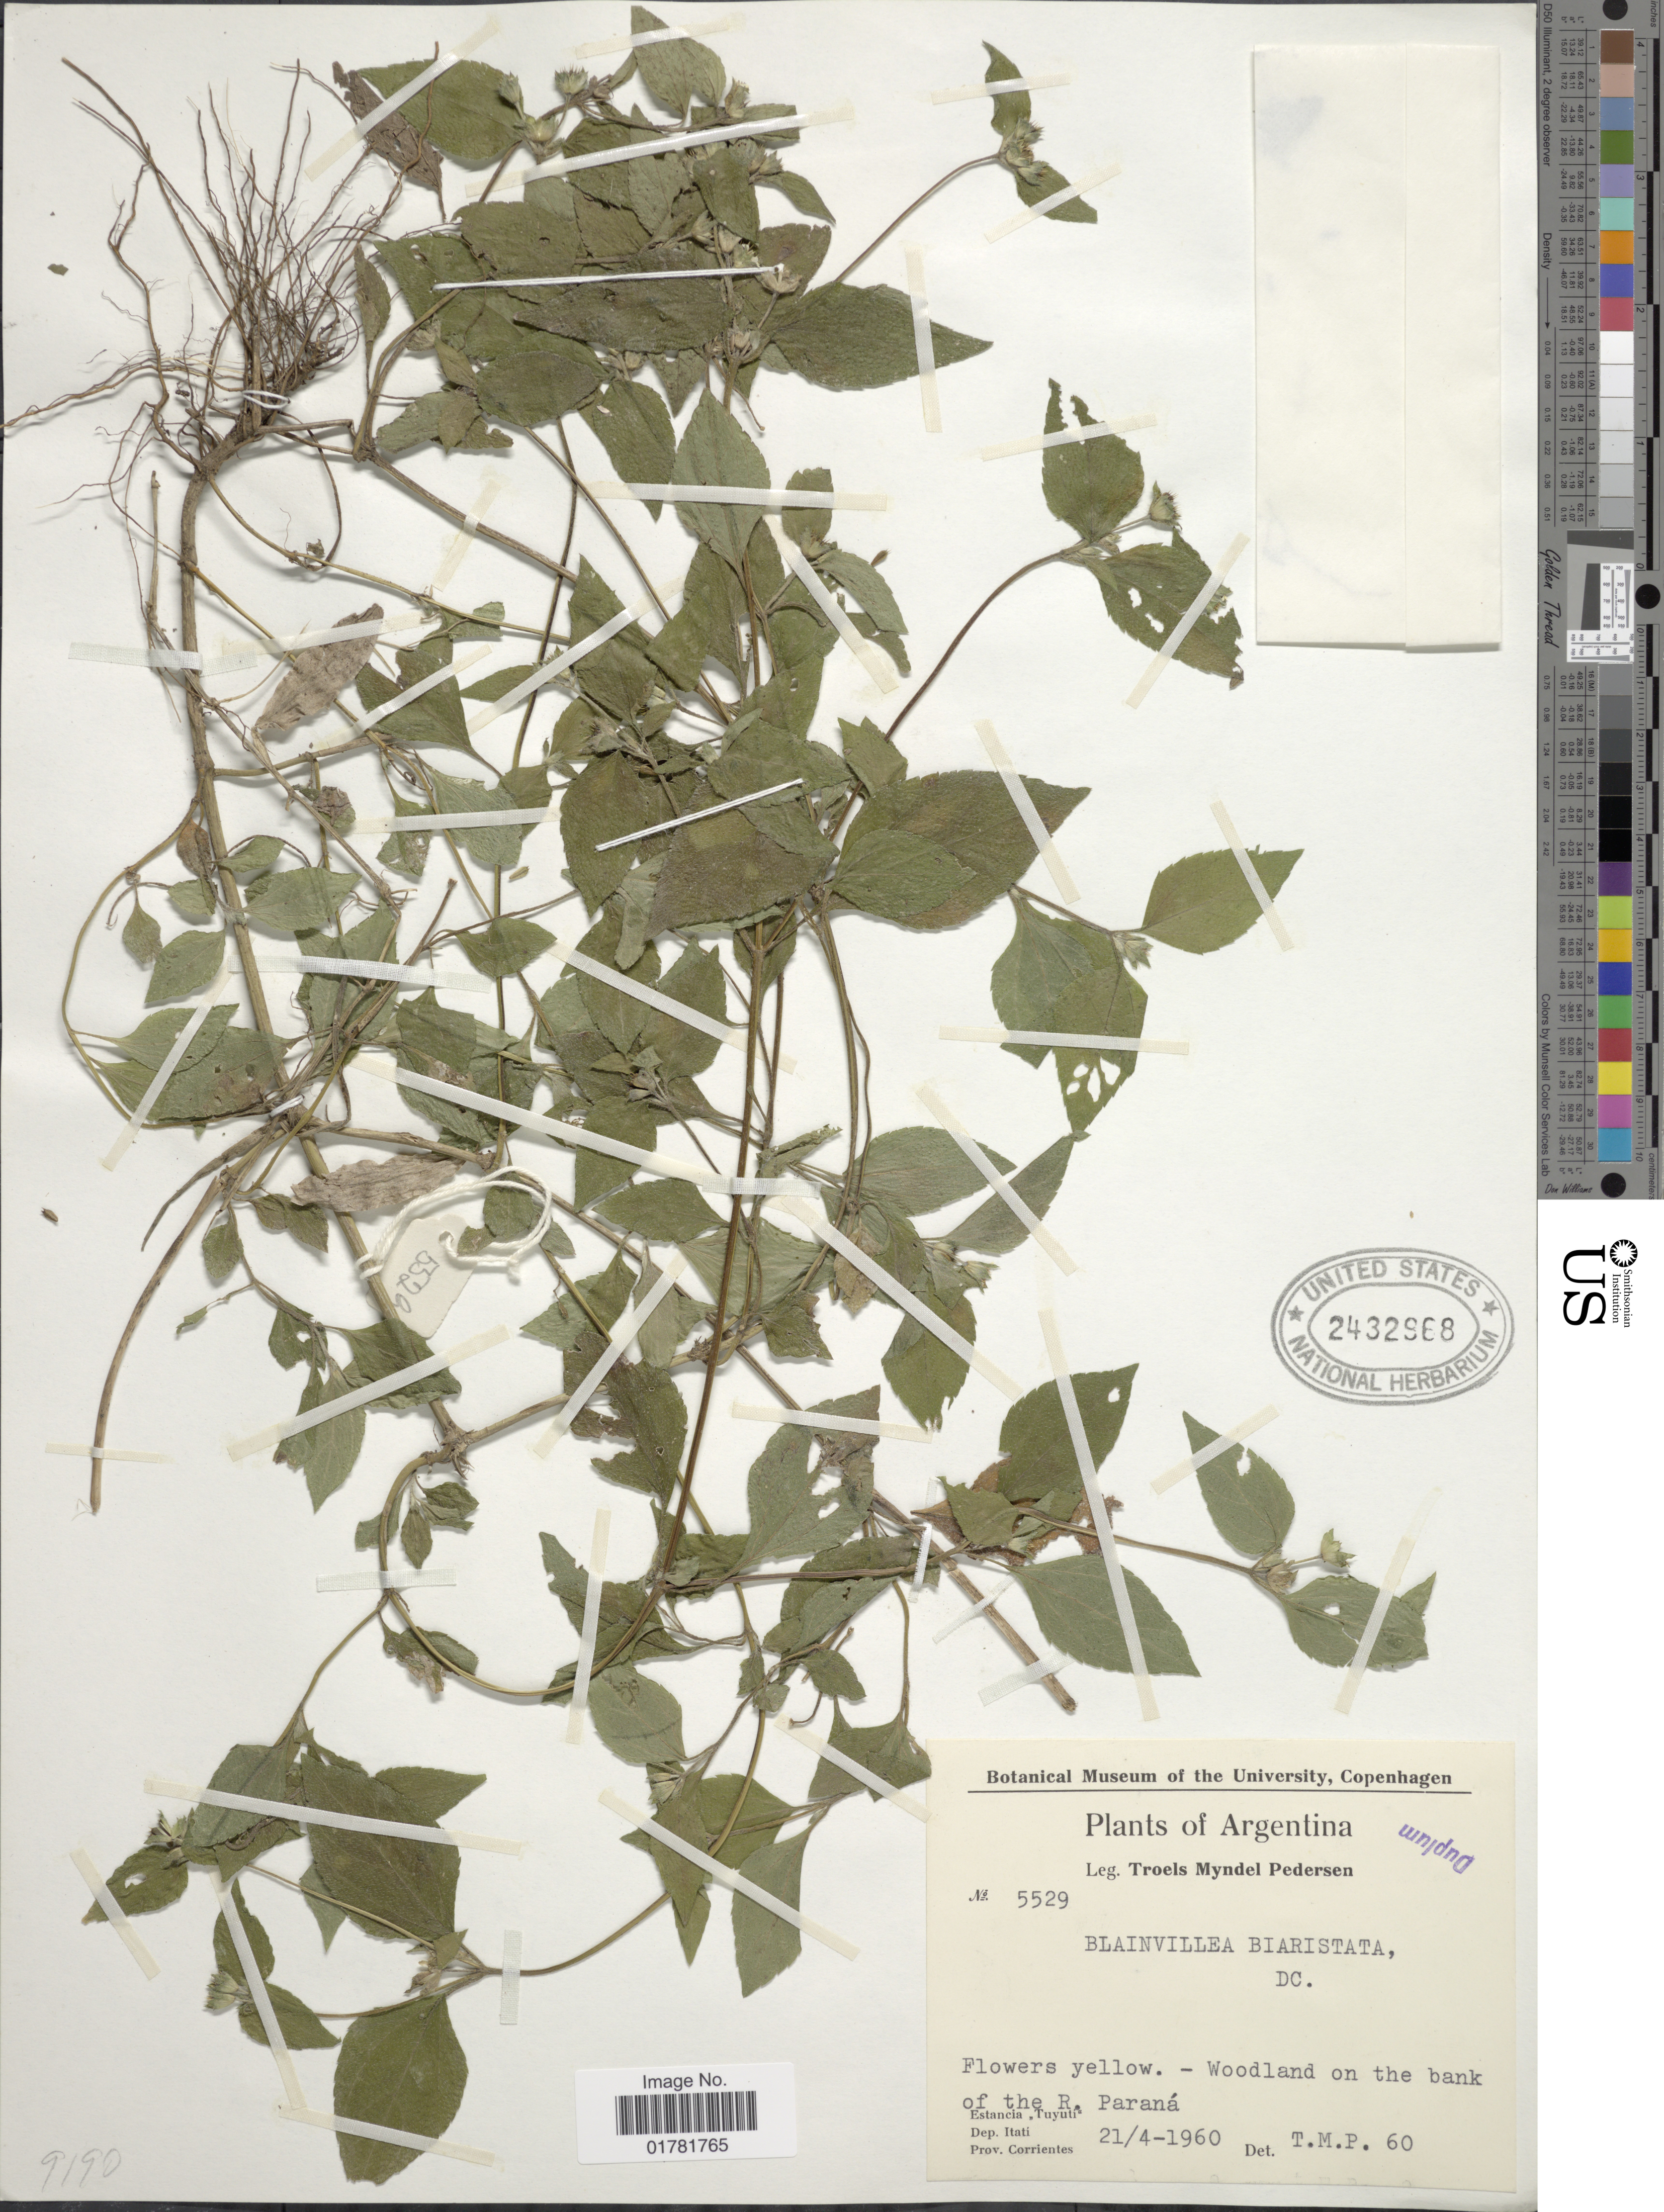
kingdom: Plantae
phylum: Tracheophyta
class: Magnoliopsida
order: Asterales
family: Asteraceae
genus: Calyptocarpus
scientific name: Calyptocarpus baristatus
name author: (DC.) H. Rob.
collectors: T. Pederson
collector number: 5529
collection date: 1960-04-21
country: Argentina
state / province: Corrientes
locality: Woodland on the bank of the R. Paraná, Estancia ,,Tuyutí', Dep Itatí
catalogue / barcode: US 2432968